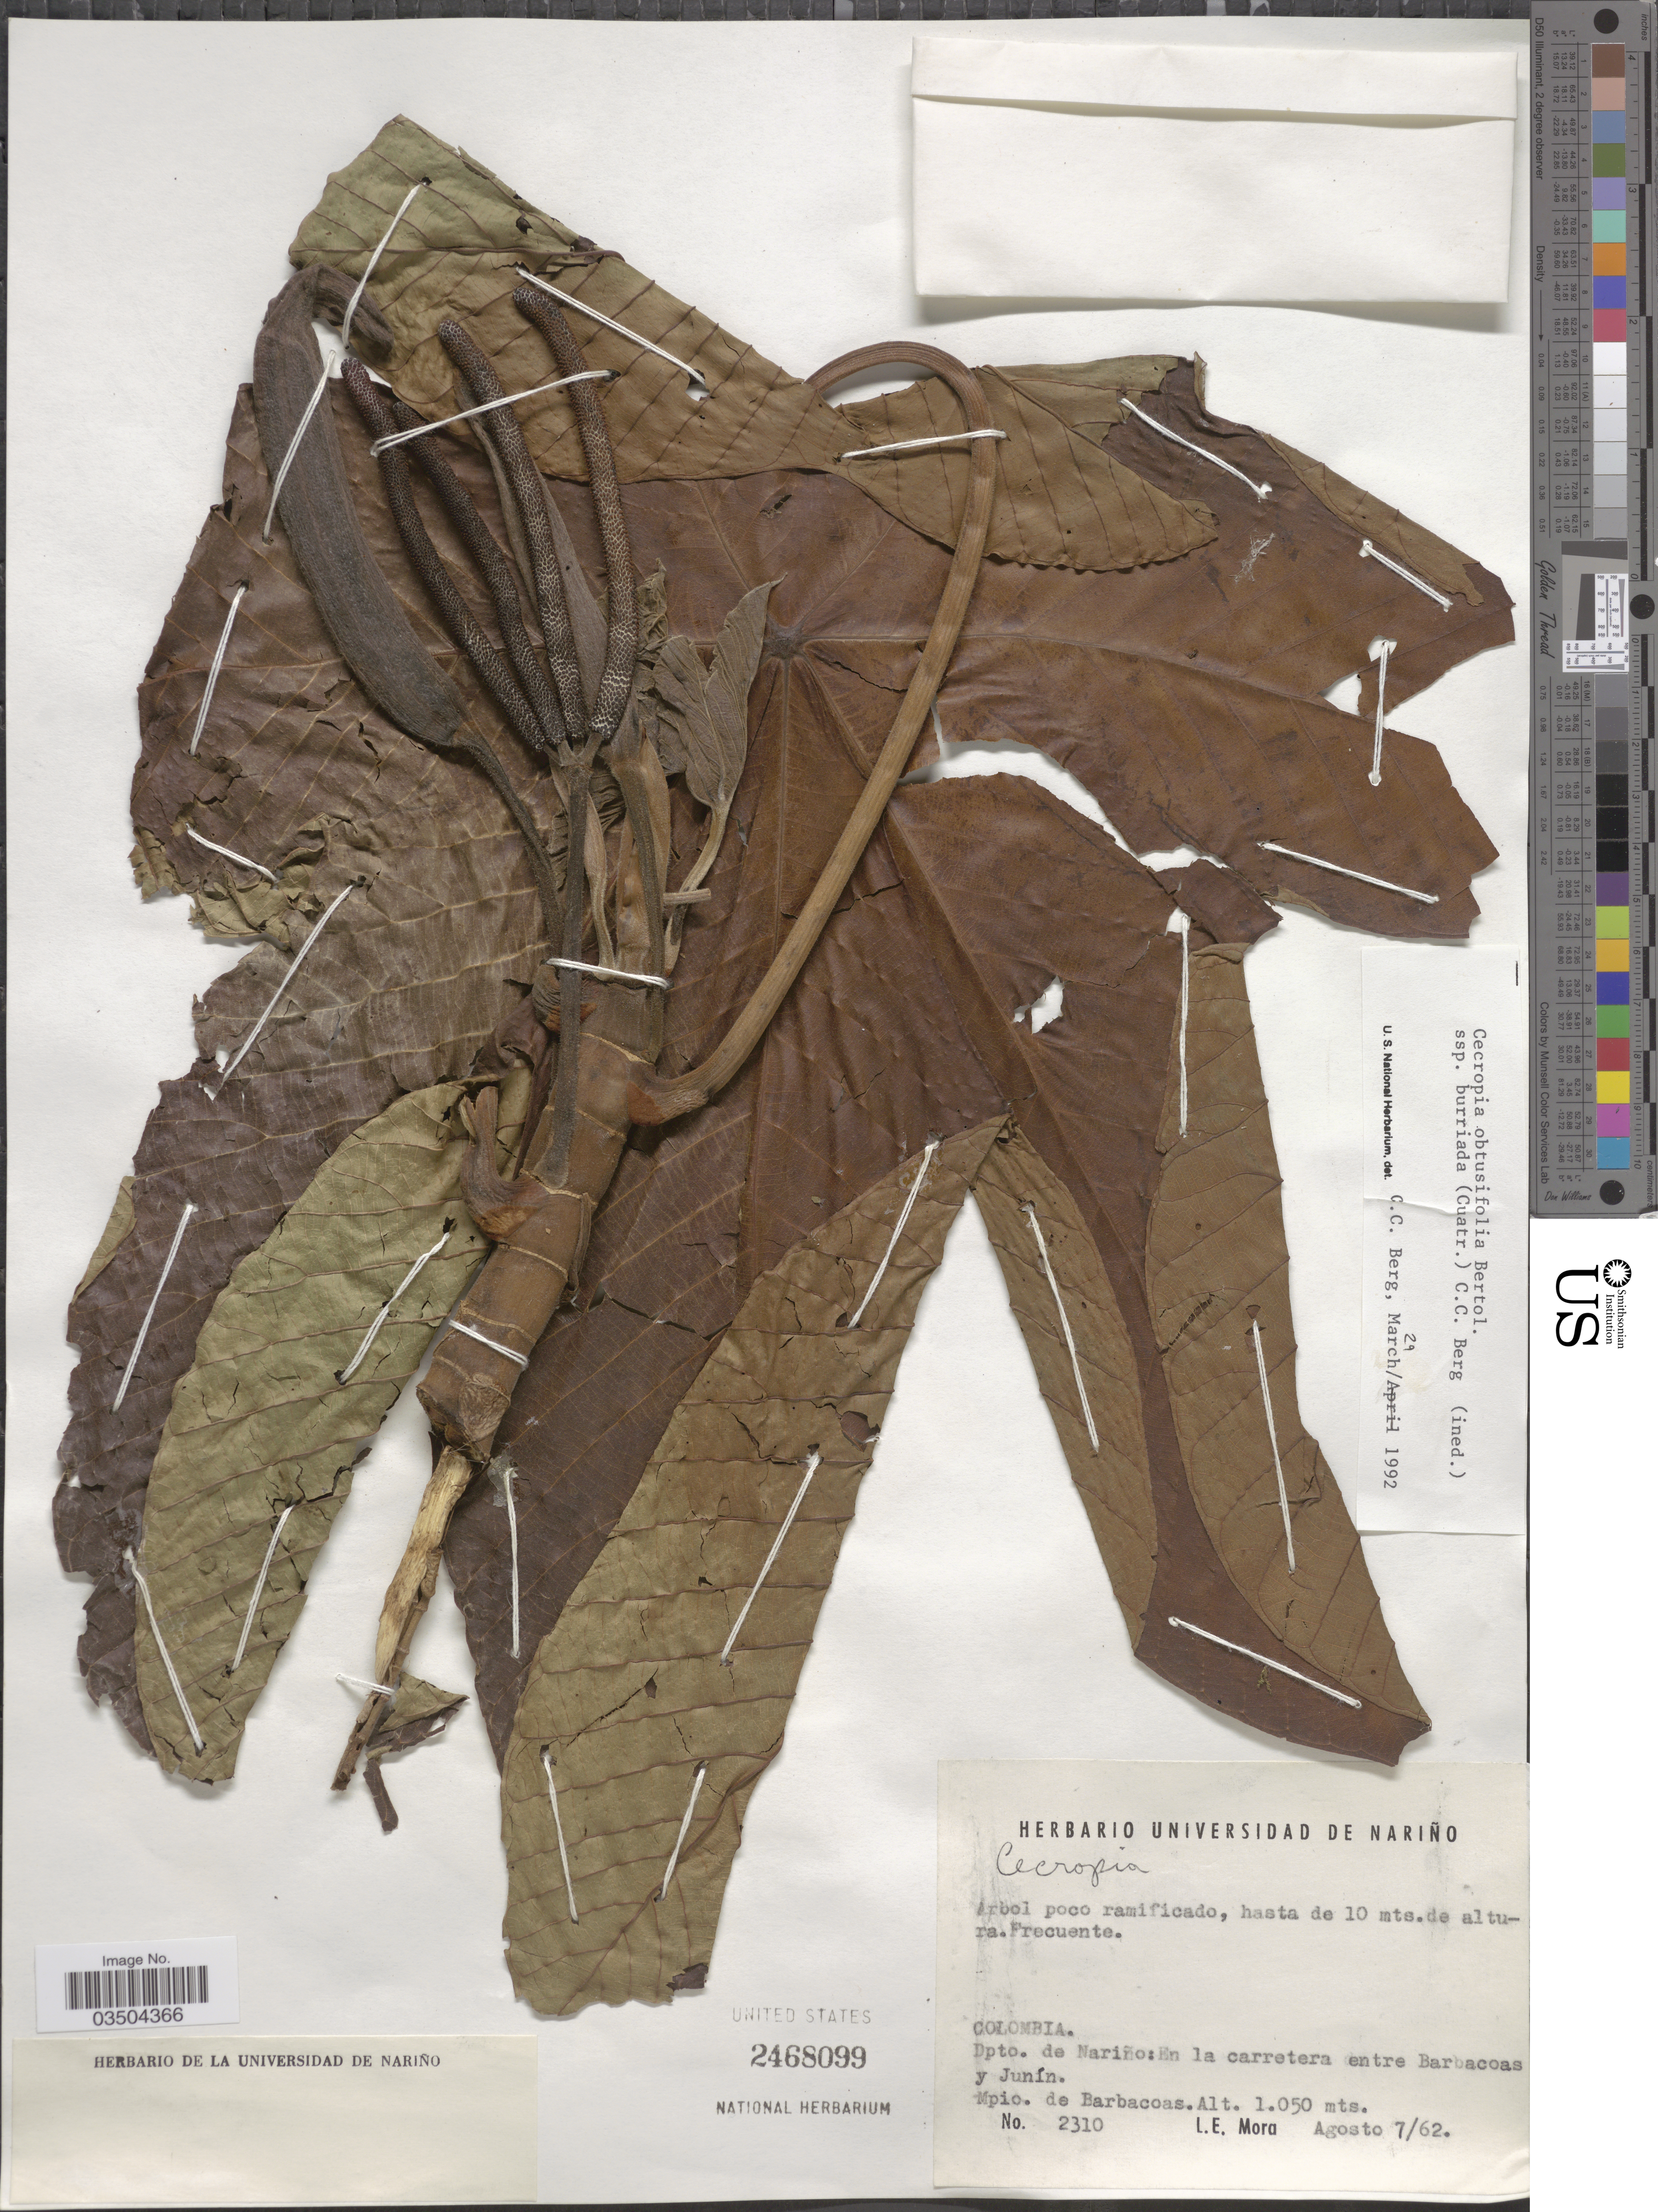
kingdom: Plantae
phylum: Tracheophyta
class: Magnoliopsida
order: Rosales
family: Urticaceae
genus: Cecropia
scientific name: Cecropia obtusifolia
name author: Bertol.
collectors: L. Mora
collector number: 2310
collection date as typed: Transcribed d/m/y: 7/8/62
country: Colombia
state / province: Nariño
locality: Dpto. de Nariño: En la carretera entre Barbacoas y Junín. Mpio. de Barbacoas.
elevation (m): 1050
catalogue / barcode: US 2468099